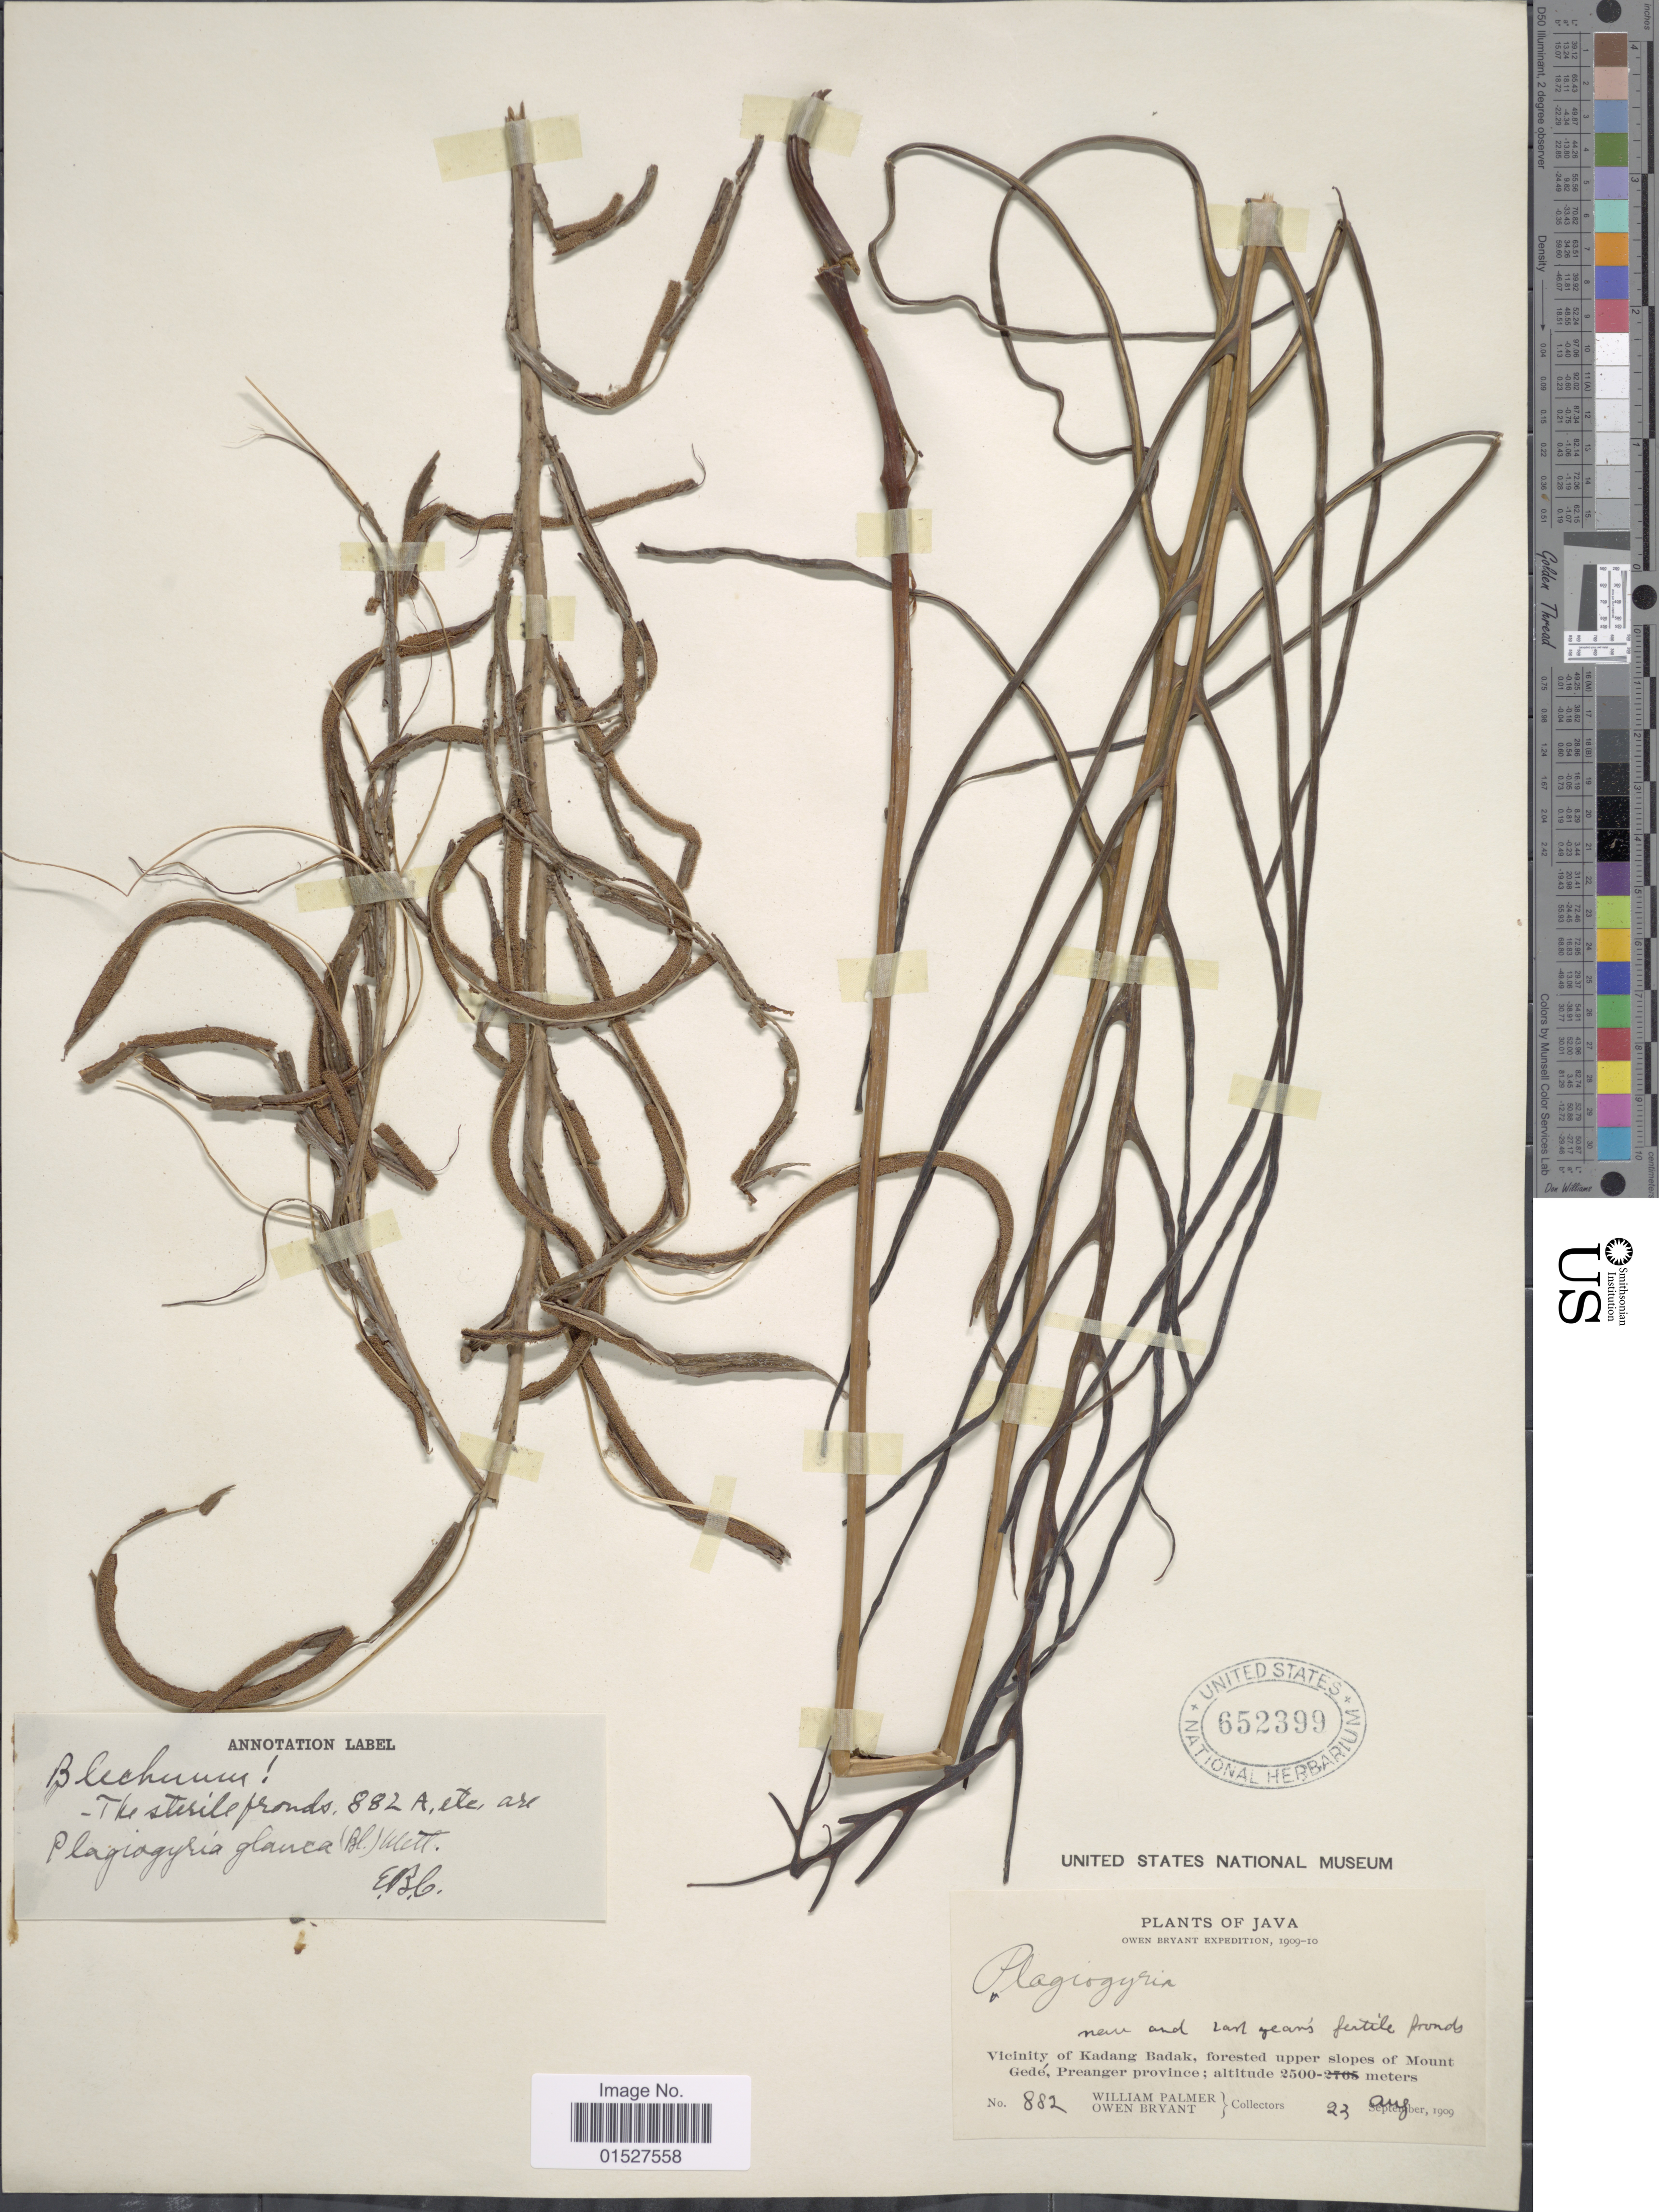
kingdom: Plantae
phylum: Tracheophyta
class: Polypodiopsida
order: Polypodiales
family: Blechnaceae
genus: Blechnum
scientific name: Blechnum melanocaulon subsp. melanocaulon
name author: (Brack.) T.C. Chambers & P. A. Farrant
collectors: W. Palmer & O. Bryant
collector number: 882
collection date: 1909-08-23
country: Indonesia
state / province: Java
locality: Vicinity of Kadang Badak, forested upper slopes of Mount Gede, Preanger province.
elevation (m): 2500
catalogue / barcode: US 652399